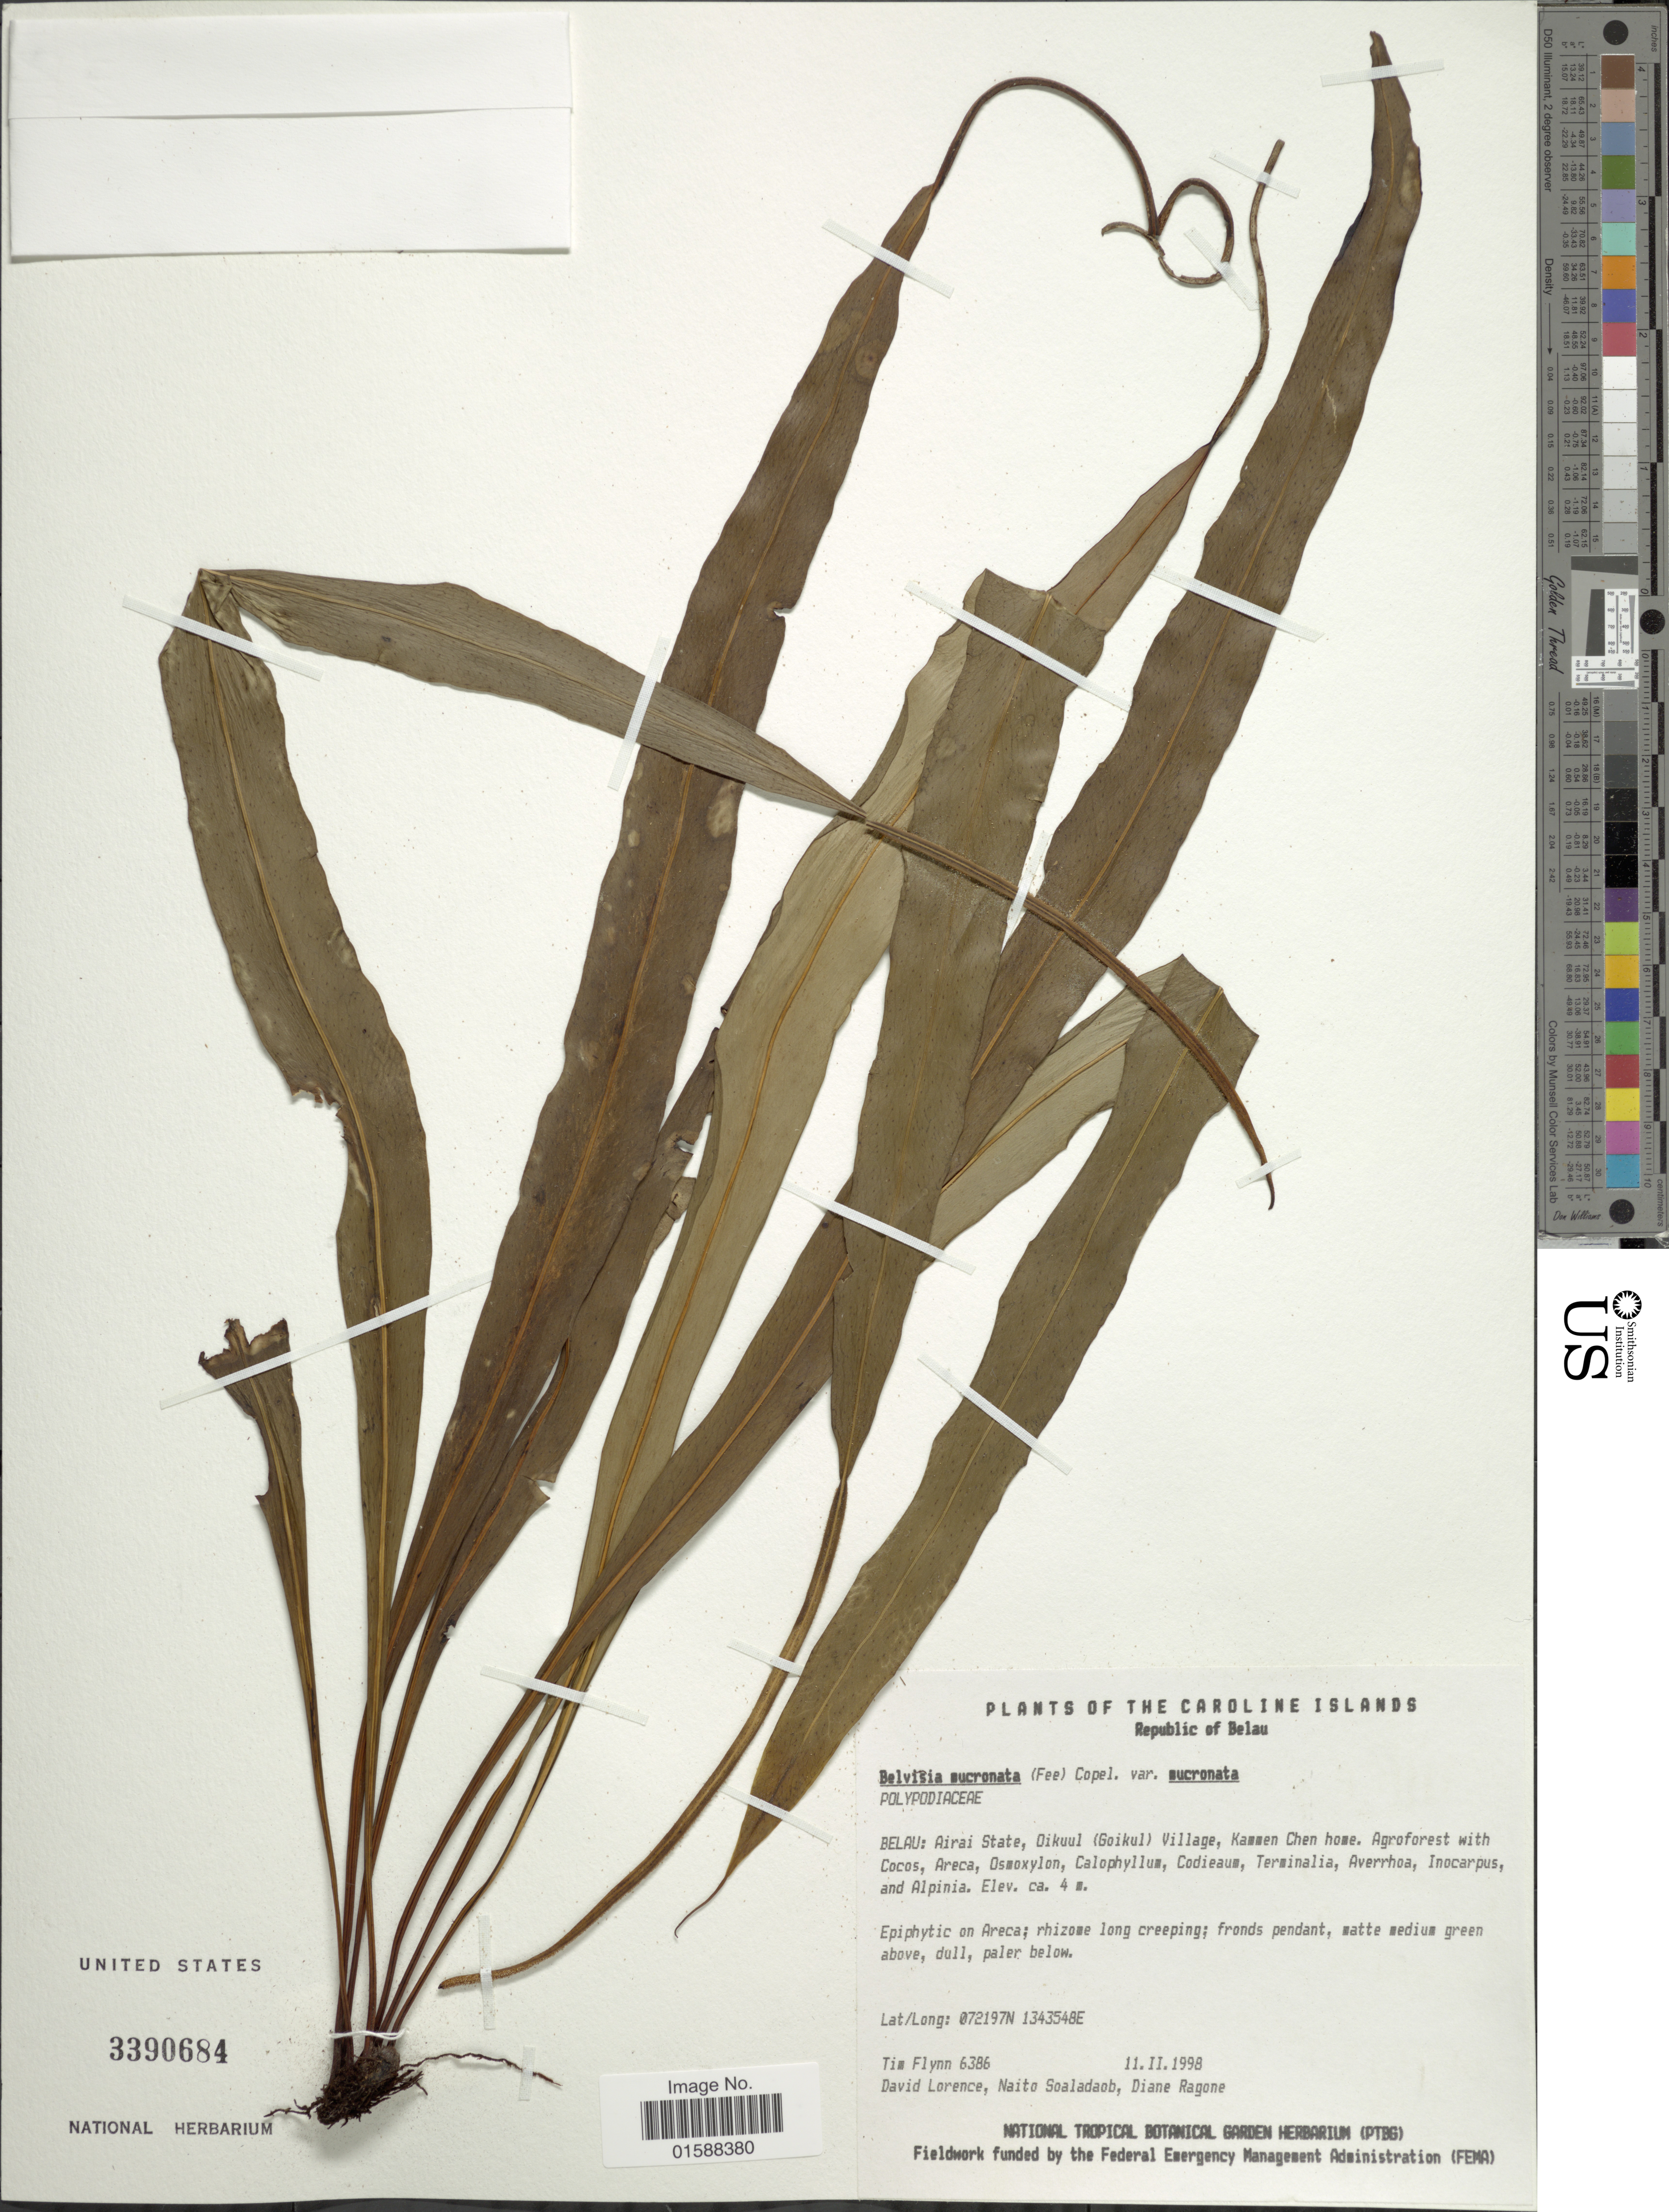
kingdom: Plantae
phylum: Tracheophyta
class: Polypodiopsida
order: Polypodiales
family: Polypodiaceae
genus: Lepisorus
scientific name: Lepisorus mucronatus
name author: (Fée) Li S. Wang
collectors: T. Flynn, D. Lorence, N. Soaladaob & D. Ragone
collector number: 6386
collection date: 1998-02-11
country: Palau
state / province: Airai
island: Babeldaob [Babelthuap]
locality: Caroline Islands. Airai State, oikuul (Goikul) Village, Kammen Chen home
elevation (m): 4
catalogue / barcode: US 3390684